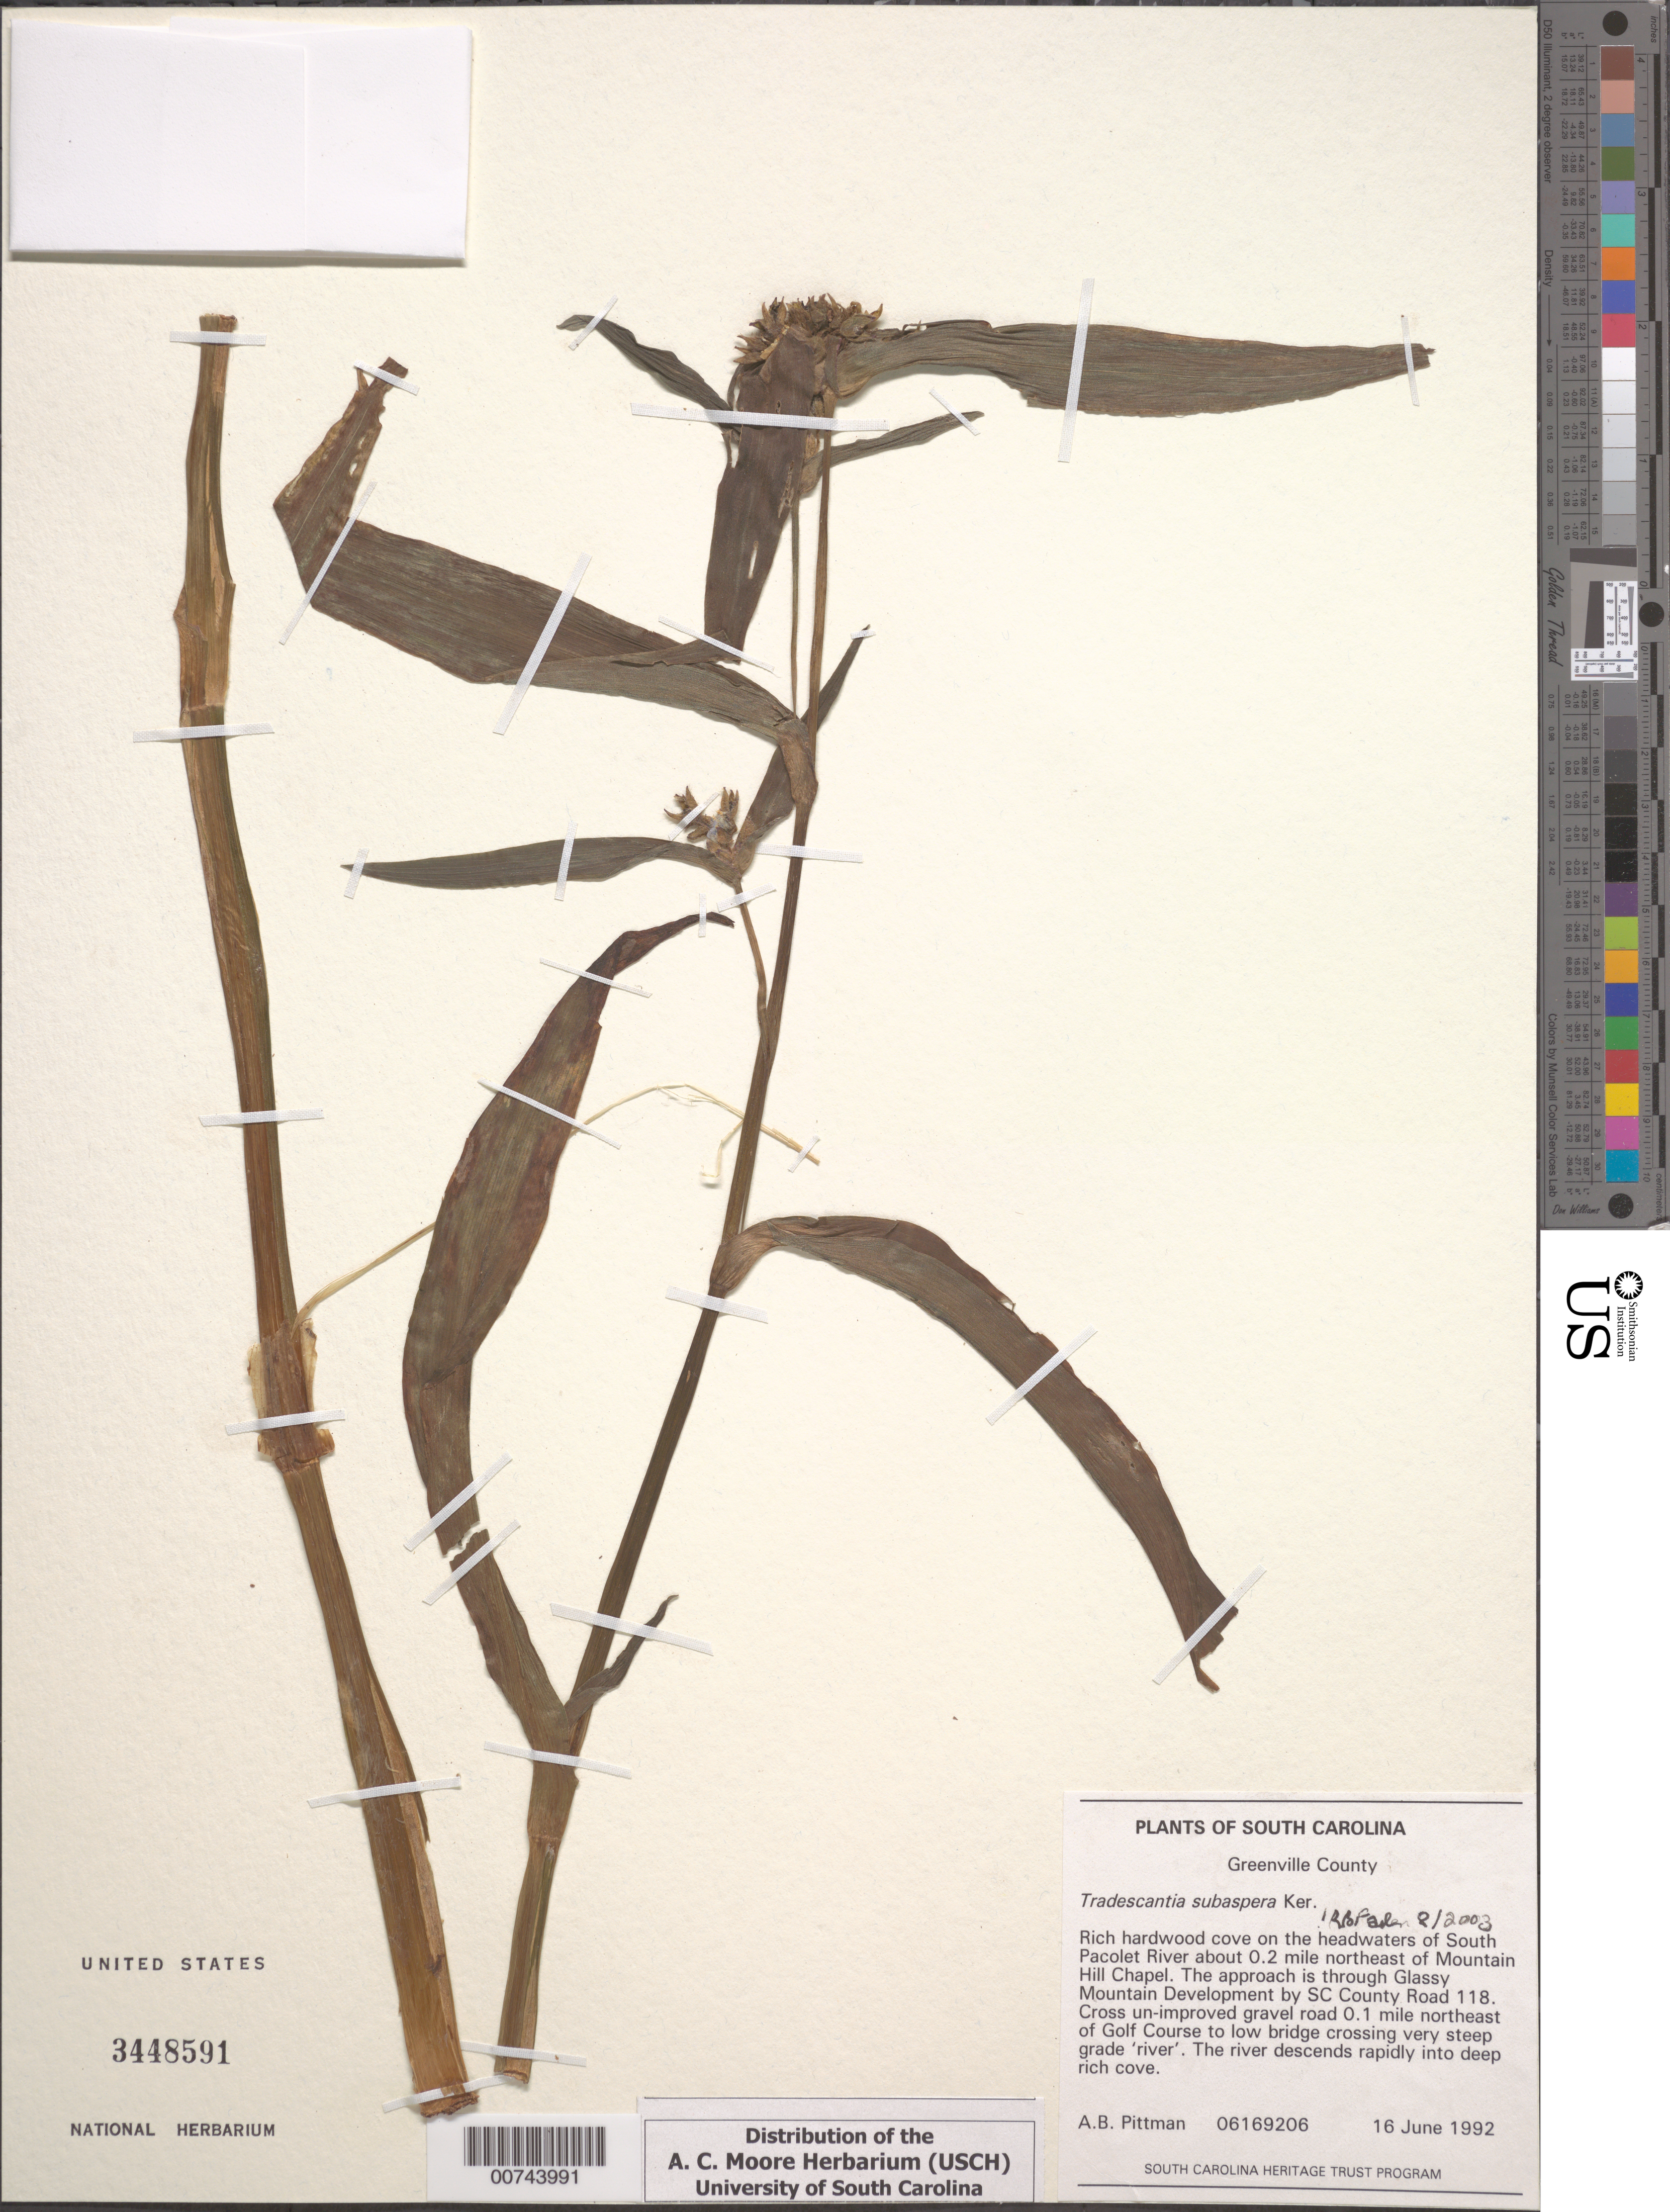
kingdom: Plantae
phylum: Tracheophyta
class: Liliopsida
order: Commelinales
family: Commelinaceae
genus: Tradescantia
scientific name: Tradescantia subaspera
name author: Ker Gawl.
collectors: A. B. Pittman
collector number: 06169206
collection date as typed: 16 Jun 1992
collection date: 1992-06-16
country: United States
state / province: South Carolina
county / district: Greenville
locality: South Pacolet River, NE of Mountain Hill Chapel.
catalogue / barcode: US 3448591